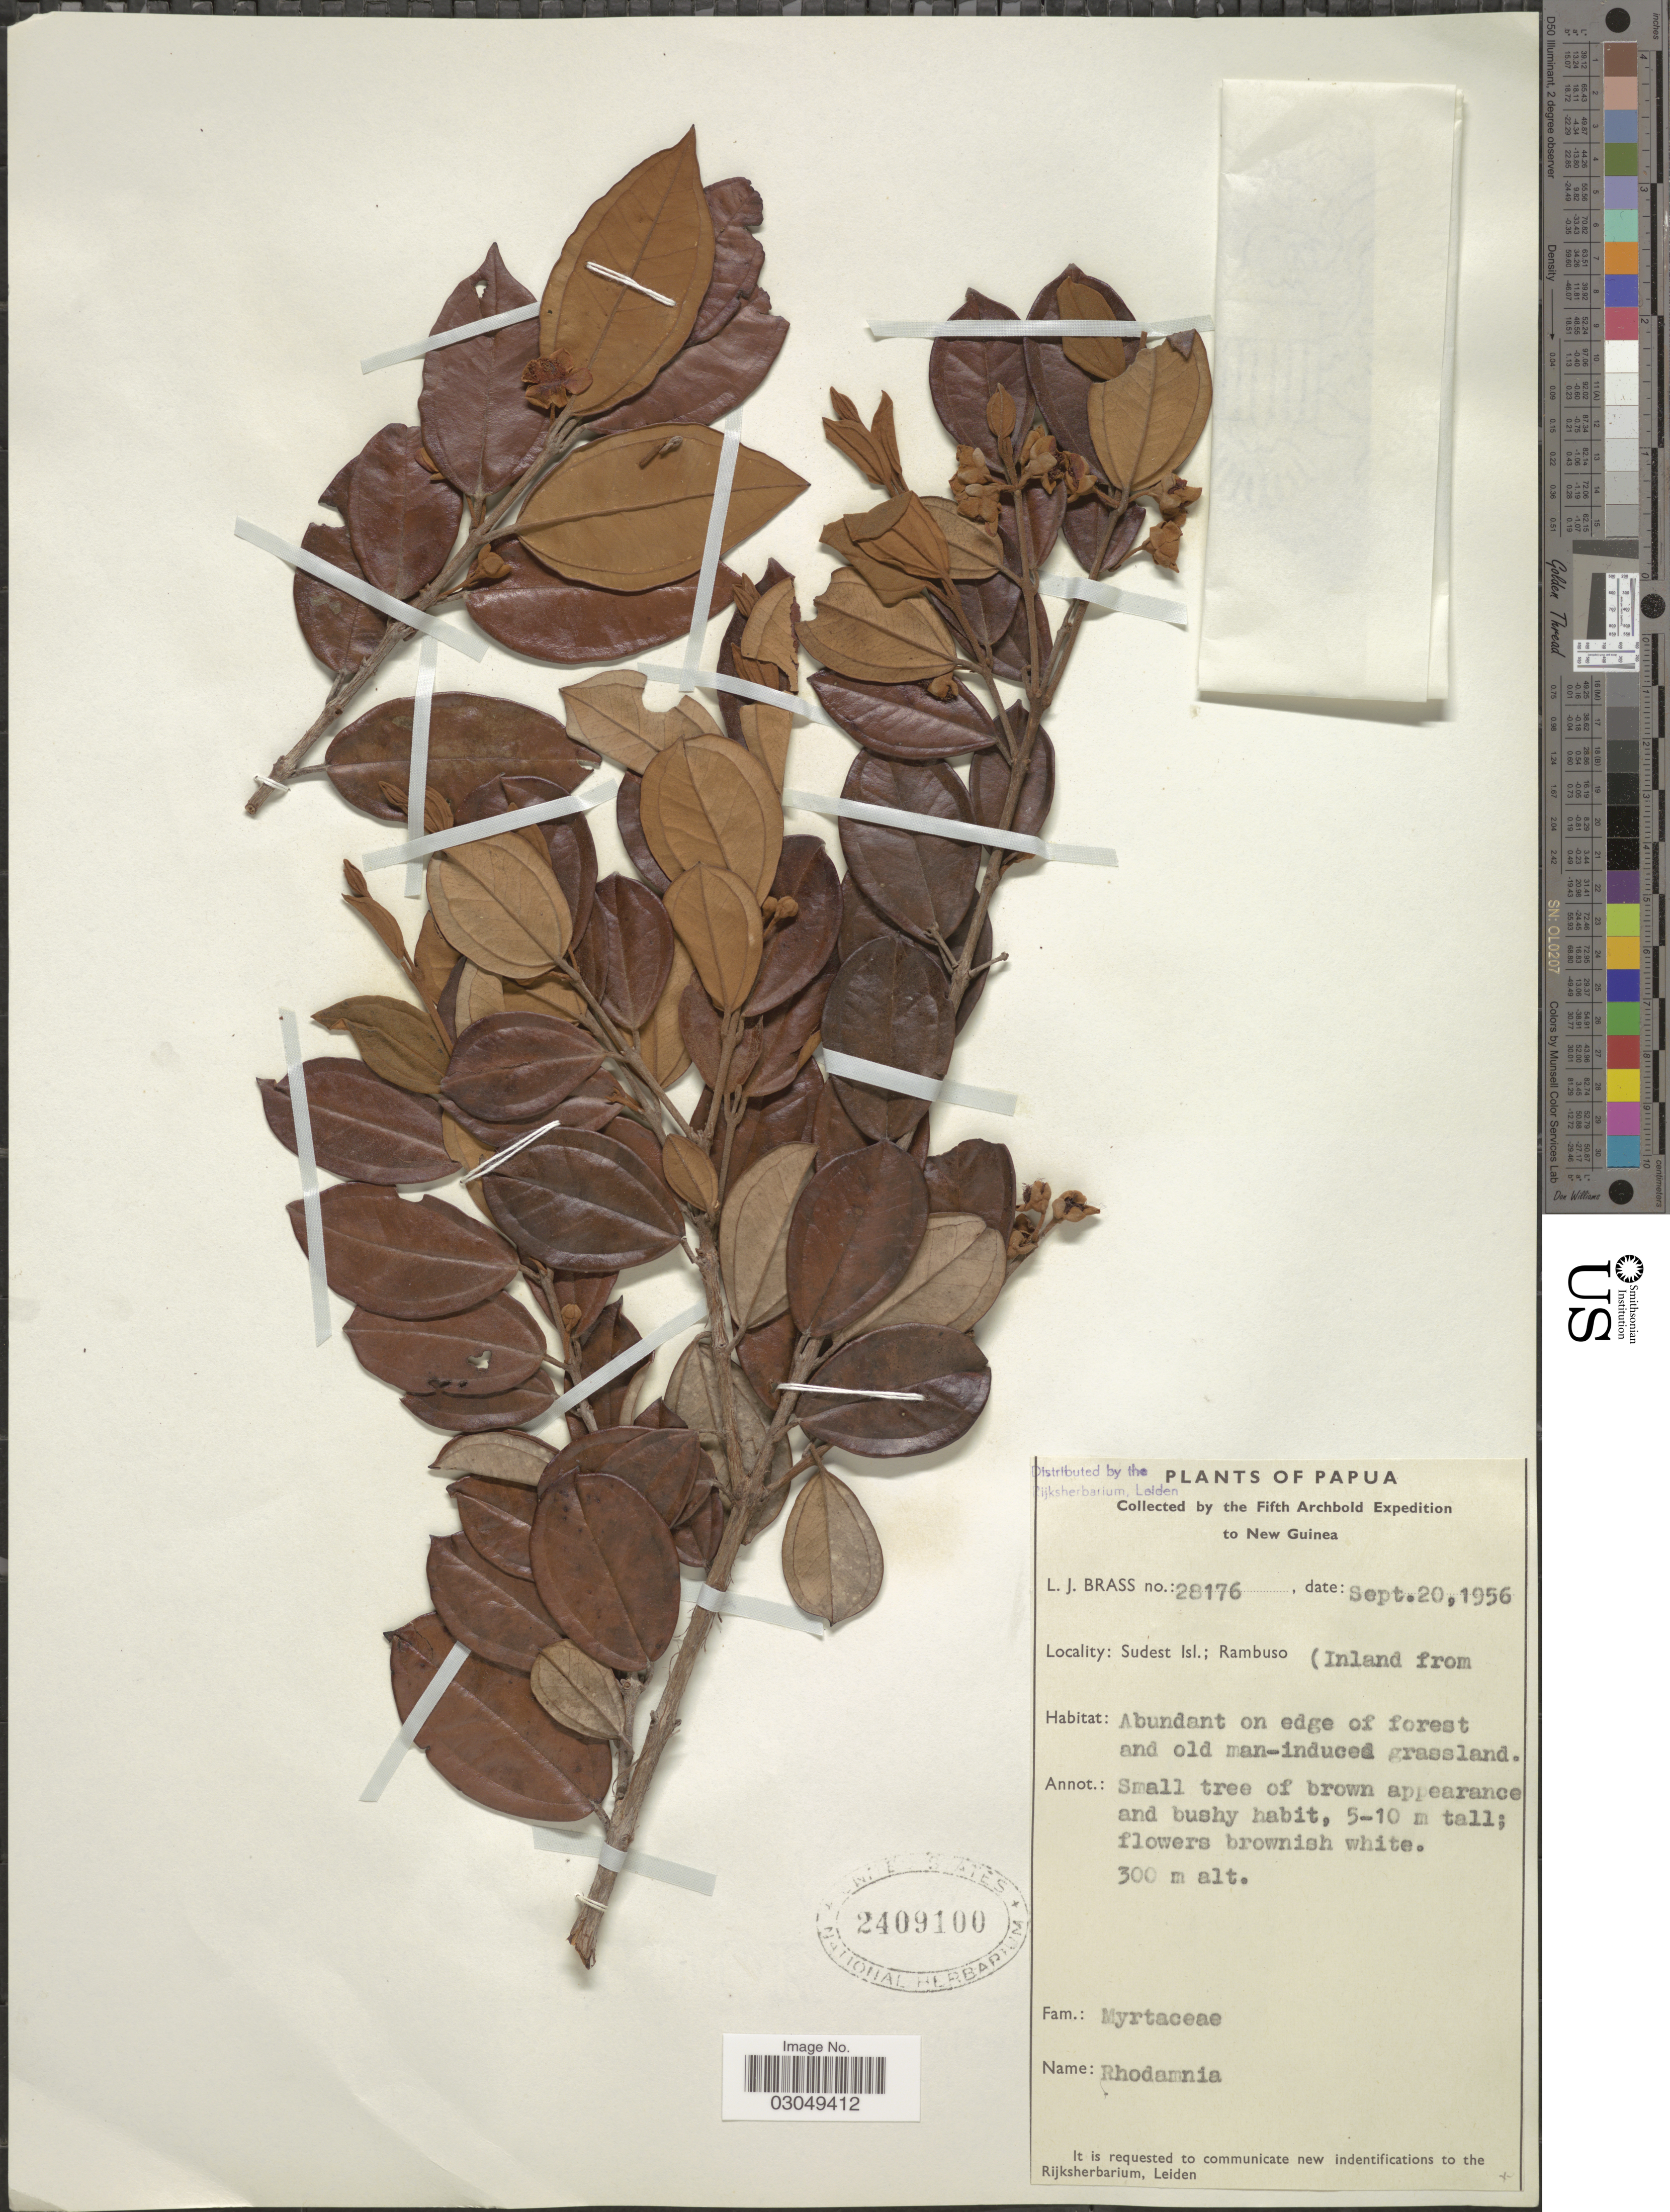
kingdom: Plantae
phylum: Tracheophyta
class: Magnoliopsida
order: Myrtales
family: Myrtaceae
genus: Rhodamnia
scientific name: Rhodamnia sp.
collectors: L. J. Brass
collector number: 28176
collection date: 1956-09-20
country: Papua New Guinea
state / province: Milne Bay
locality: Sudest Isl.; Rambuso (Inland from.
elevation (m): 300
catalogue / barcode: US 2409100